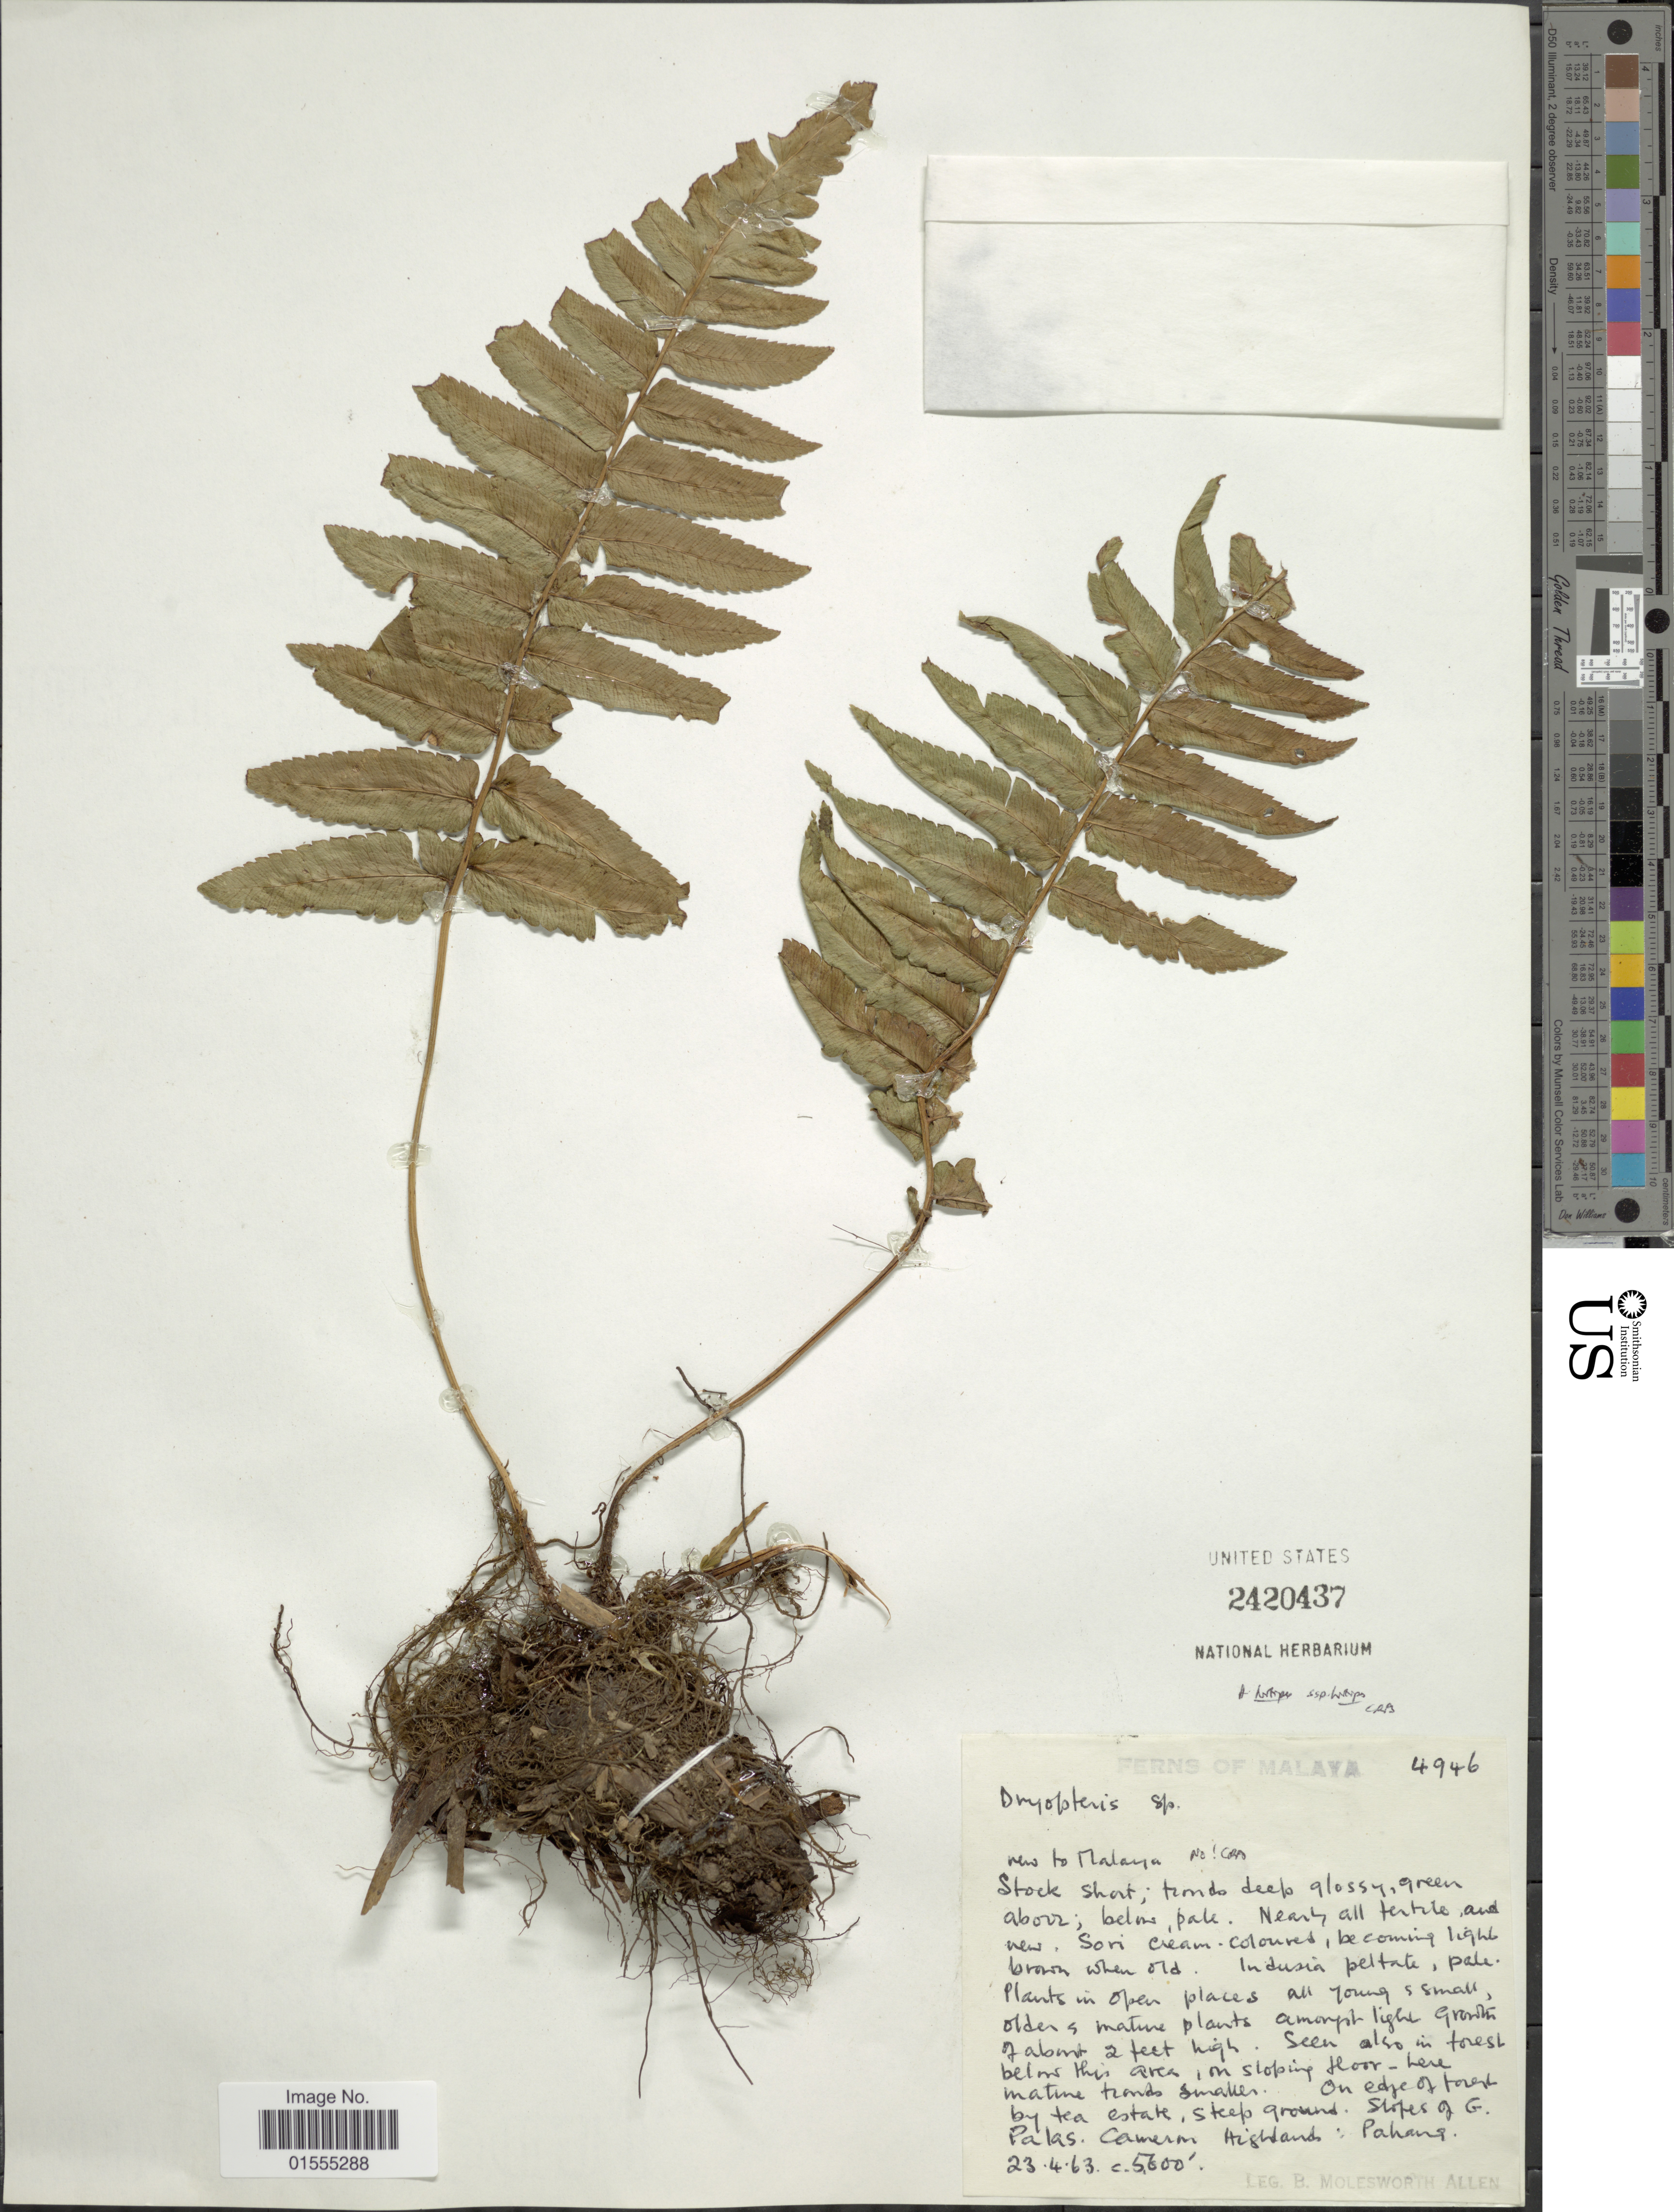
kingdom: Plantae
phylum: Tracheophyta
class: Polypodiopsida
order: Polypodiales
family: Dryopteridaceae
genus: Dryopteris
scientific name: Dryopteris sp.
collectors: B. E. G. Molesworth-Allen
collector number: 4946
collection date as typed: Transcribed d/m/y: 23/4/63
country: Malaysia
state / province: Pahang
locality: Slopes G. Palas, Cameron Highlands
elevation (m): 1707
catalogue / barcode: US 2420437